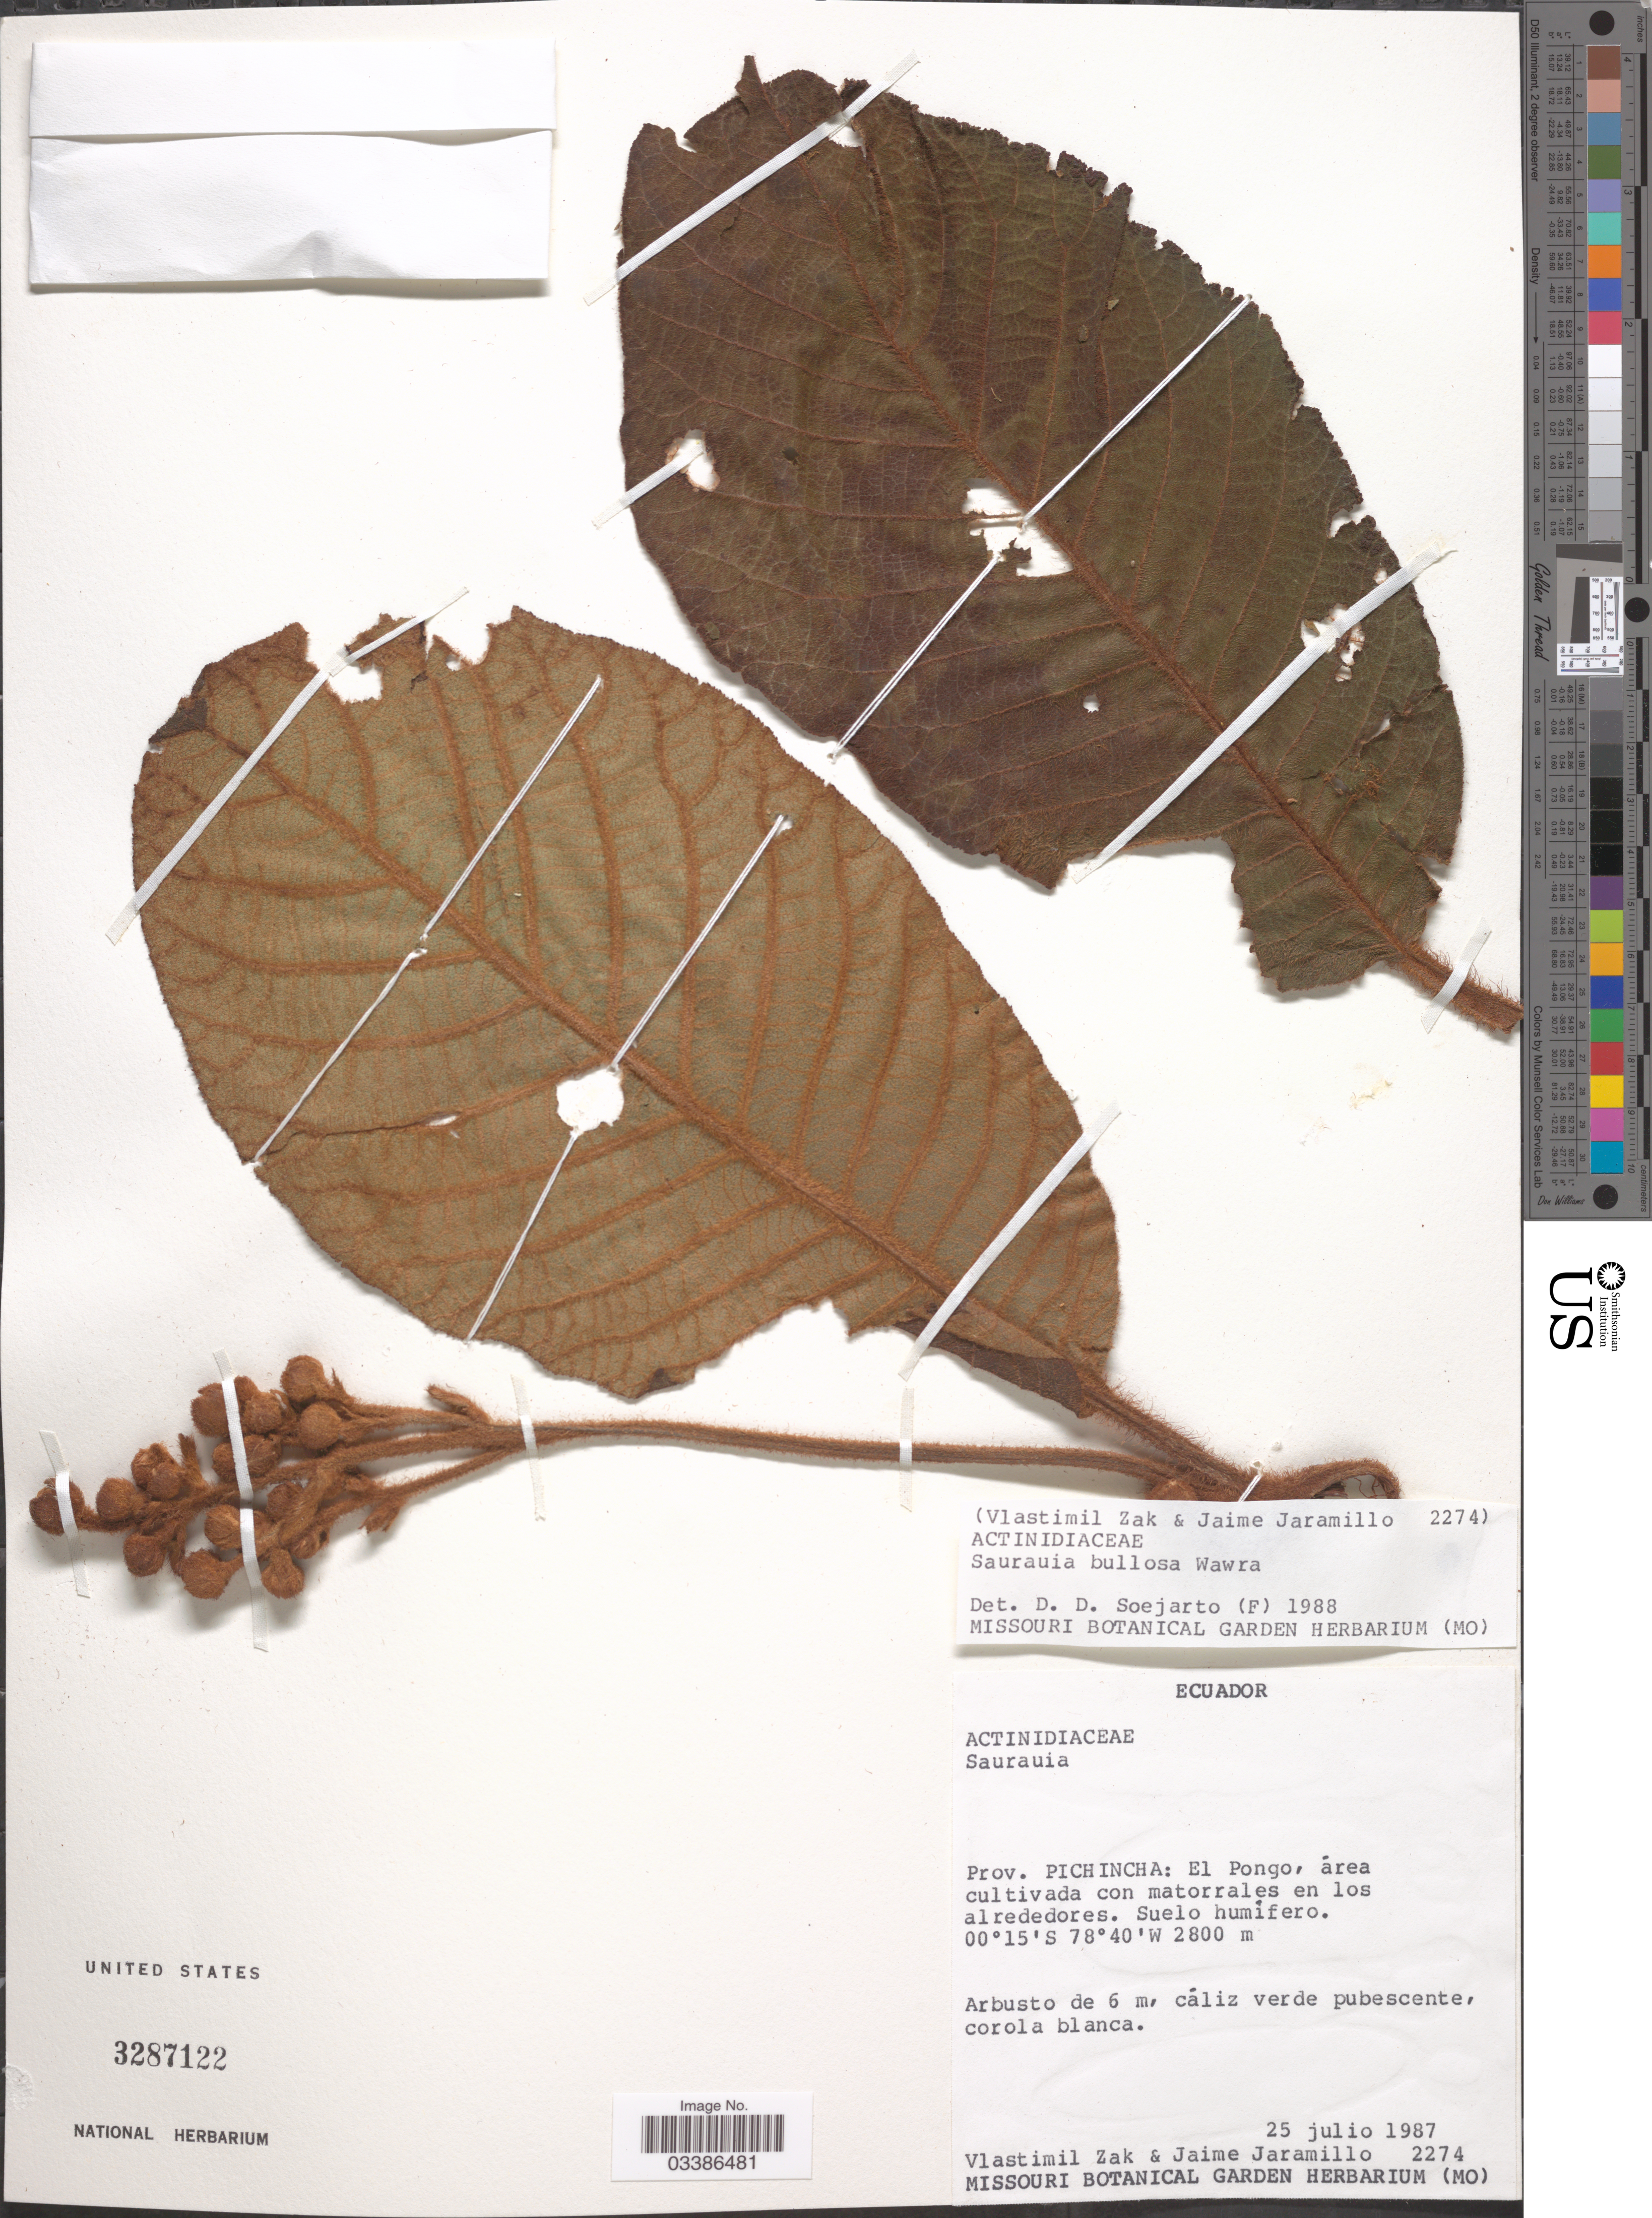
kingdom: Plantae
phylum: Tracheophyta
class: Magnoliopsida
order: Ericales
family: Actinidiaceae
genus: Saurauia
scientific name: Saurauia bullosa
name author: Wawra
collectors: V. Zak & J. Jaramillo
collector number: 2274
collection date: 1987-07-25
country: Ecuador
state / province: Pichincha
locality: El Pongo, área cultivada con matorrales en los alrededores.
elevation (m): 2800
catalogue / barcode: US 3287122